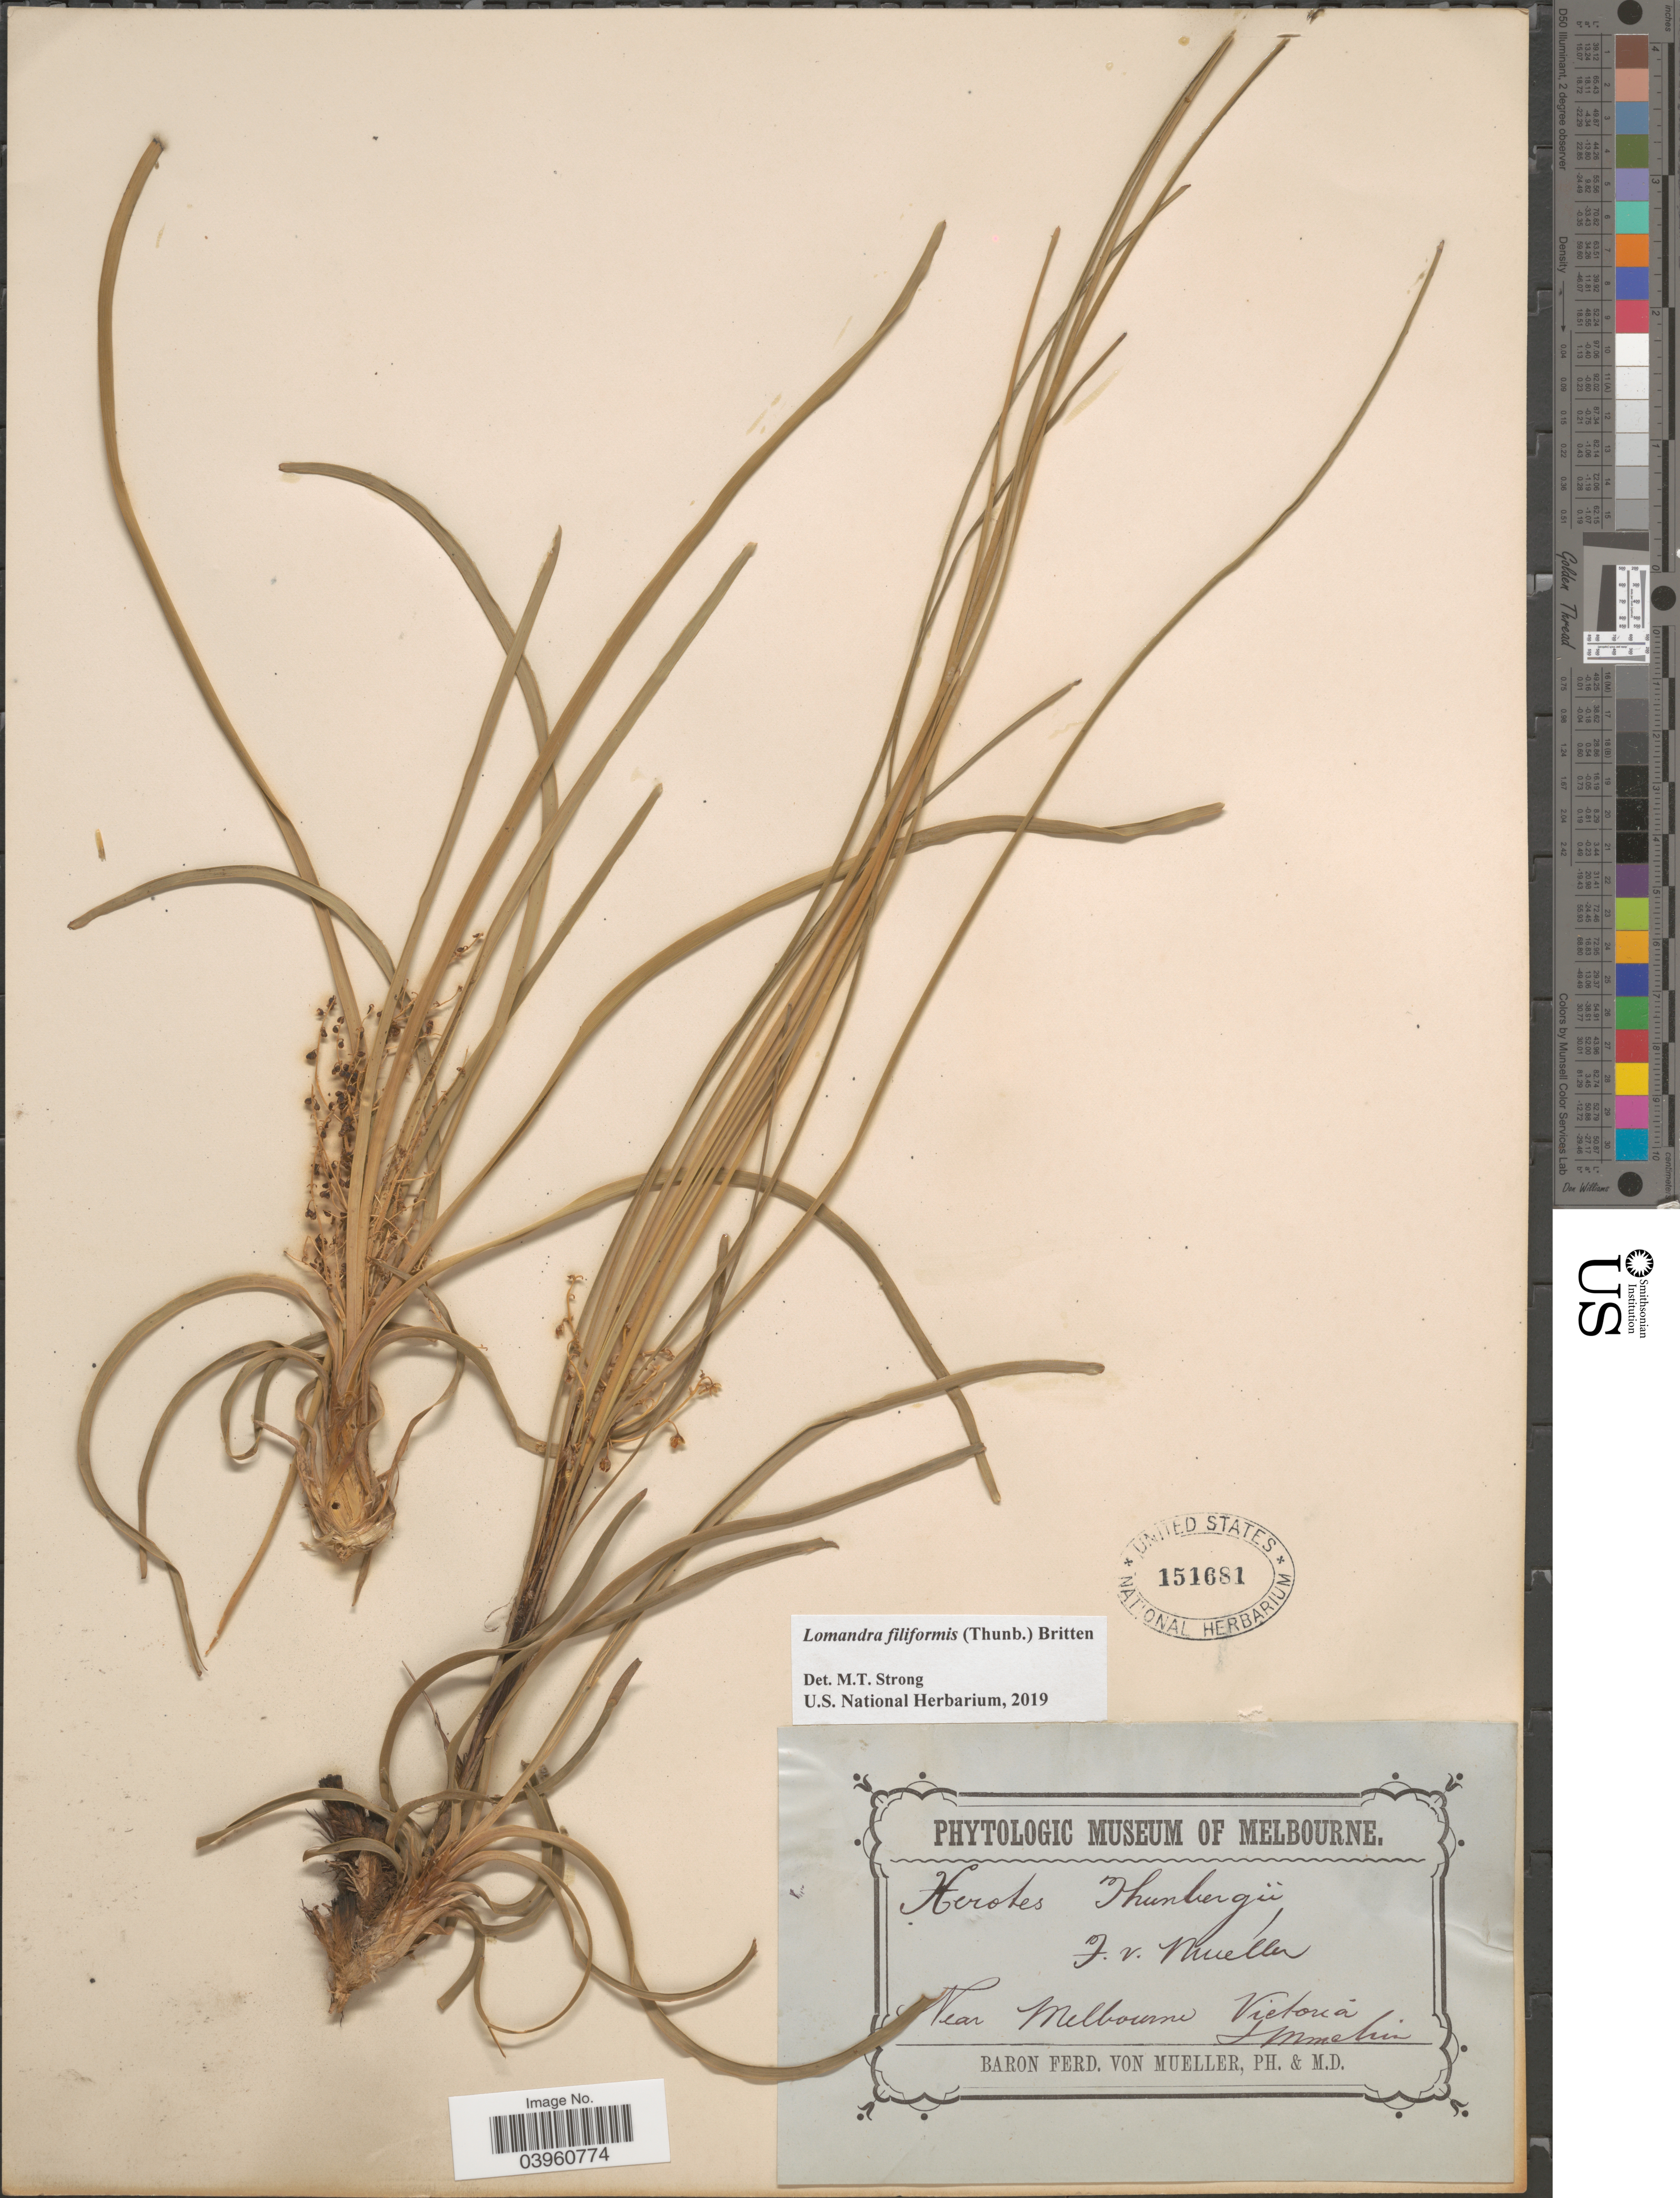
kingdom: Plantae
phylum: Tracheophyta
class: Liliopsida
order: Asparagales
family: Asparagaceae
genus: Lomandra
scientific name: Lomandra filiformis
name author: (Thunb.) Britten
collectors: J. Minchin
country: Australia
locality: Near Melbourne Victoria.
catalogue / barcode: US 151681